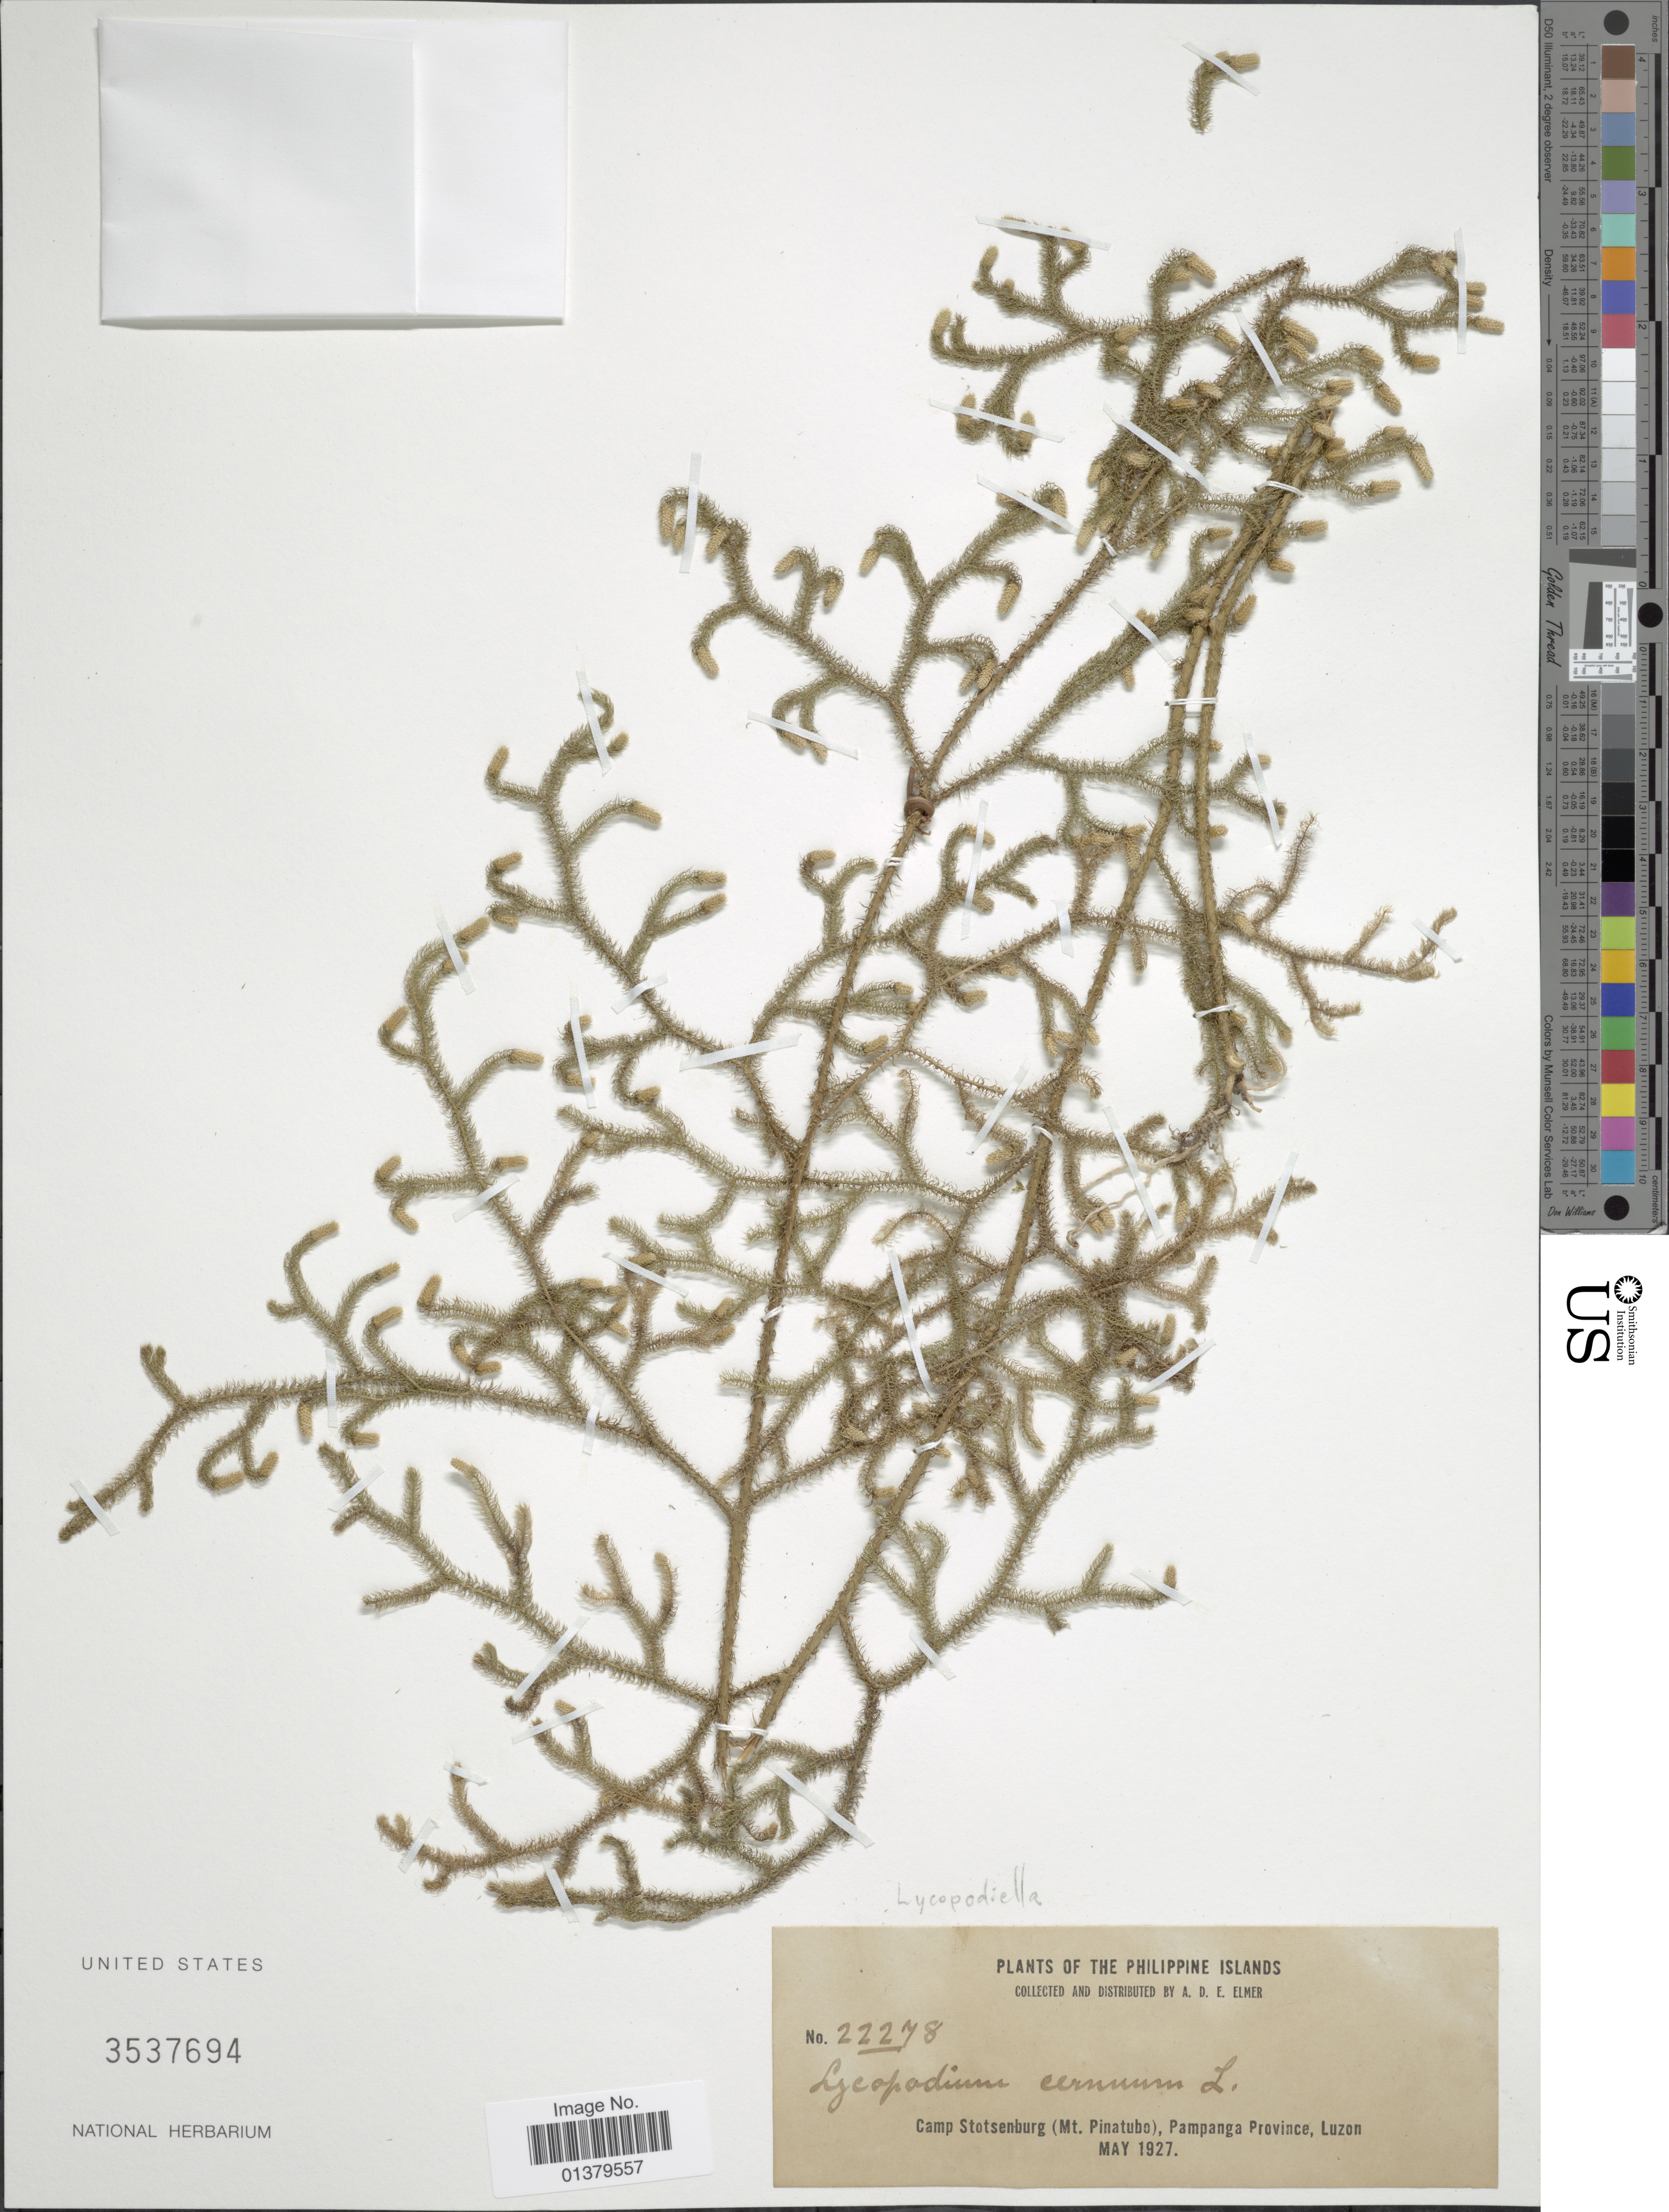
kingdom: Plantae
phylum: Tracheophyta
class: Lycopodiopsida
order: Lycopodiales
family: Lycopodiaceae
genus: Palhinhaea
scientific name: Palhinhaea cernua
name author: (L.) Vasc. & Franco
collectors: A. D. E. Elmer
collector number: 22278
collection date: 1927-05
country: Philippines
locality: The Philippine islands, Camp Stotsenburg (Mt Pinatubo), Pampanga Province, Luzon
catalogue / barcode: US 3537694